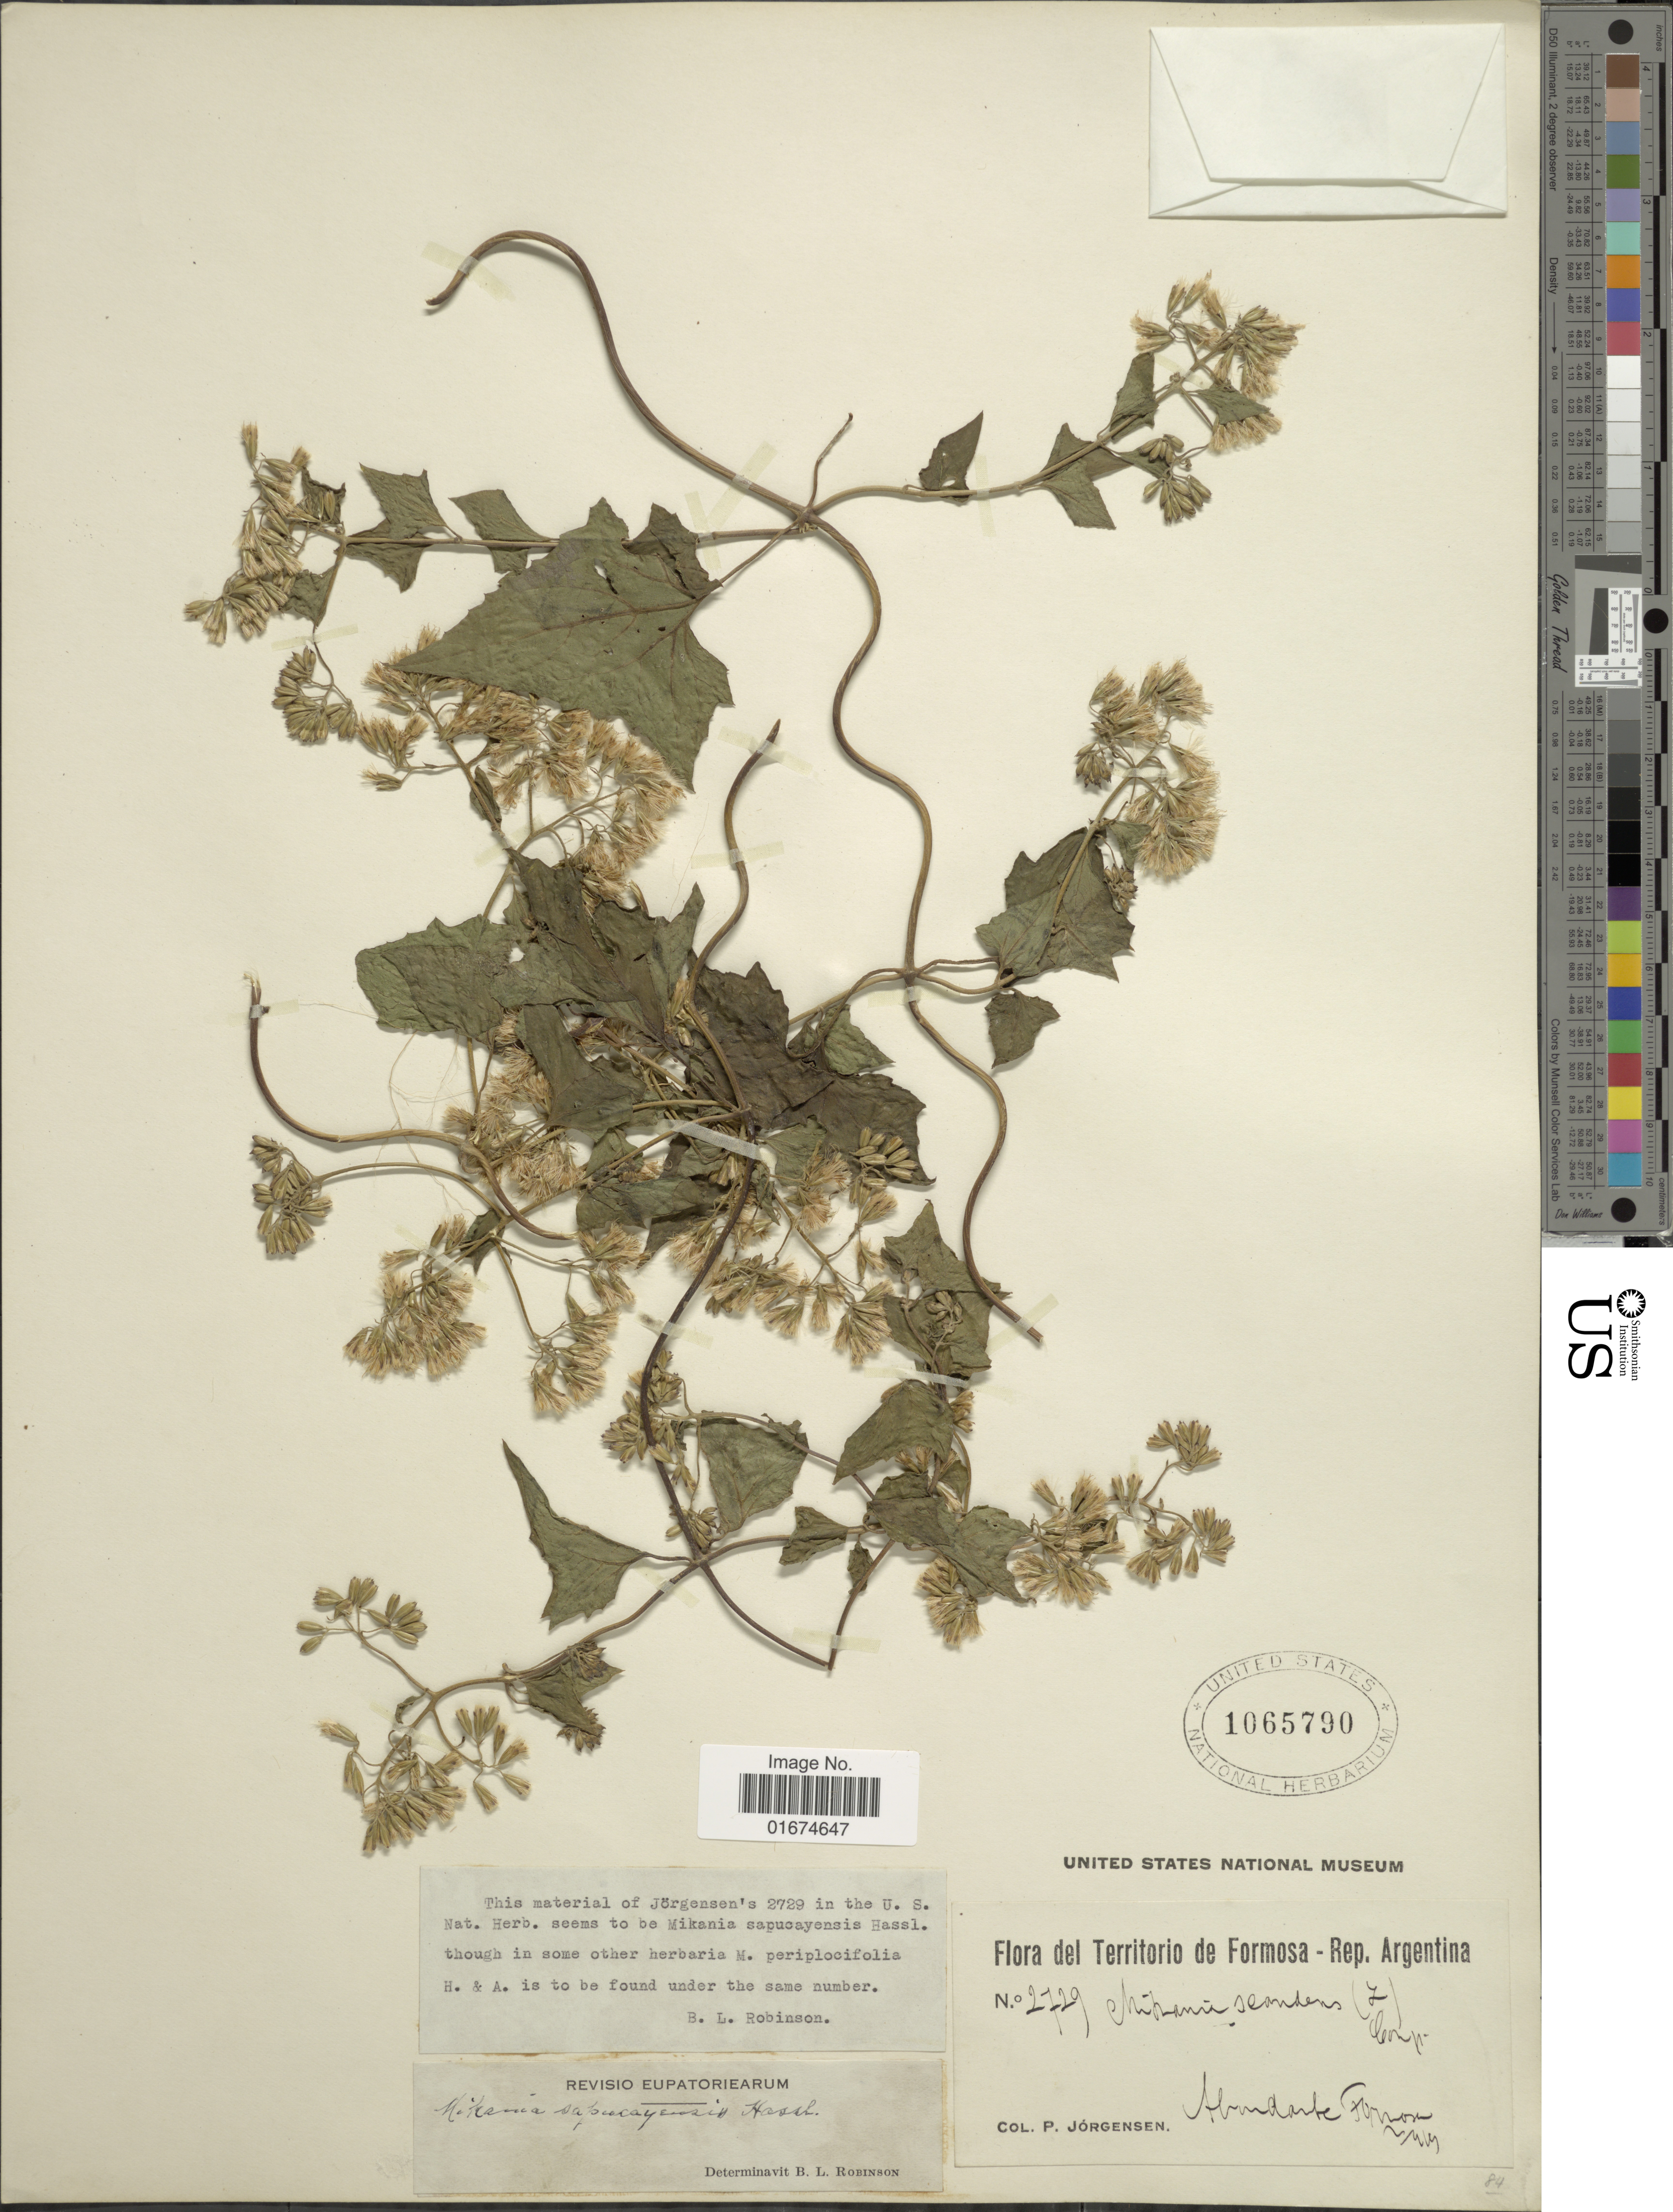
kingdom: Plantae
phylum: Tracheophyta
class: Magnoliopsida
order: Asterales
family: Asteraceae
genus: Mikania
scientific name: Mikania sapucayensis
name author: Hassl.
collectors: P. Jörgensen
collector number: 2729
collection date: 1919-02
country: Argentina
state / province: Formosa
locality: Abundante Formosa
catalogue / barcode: US 1065790